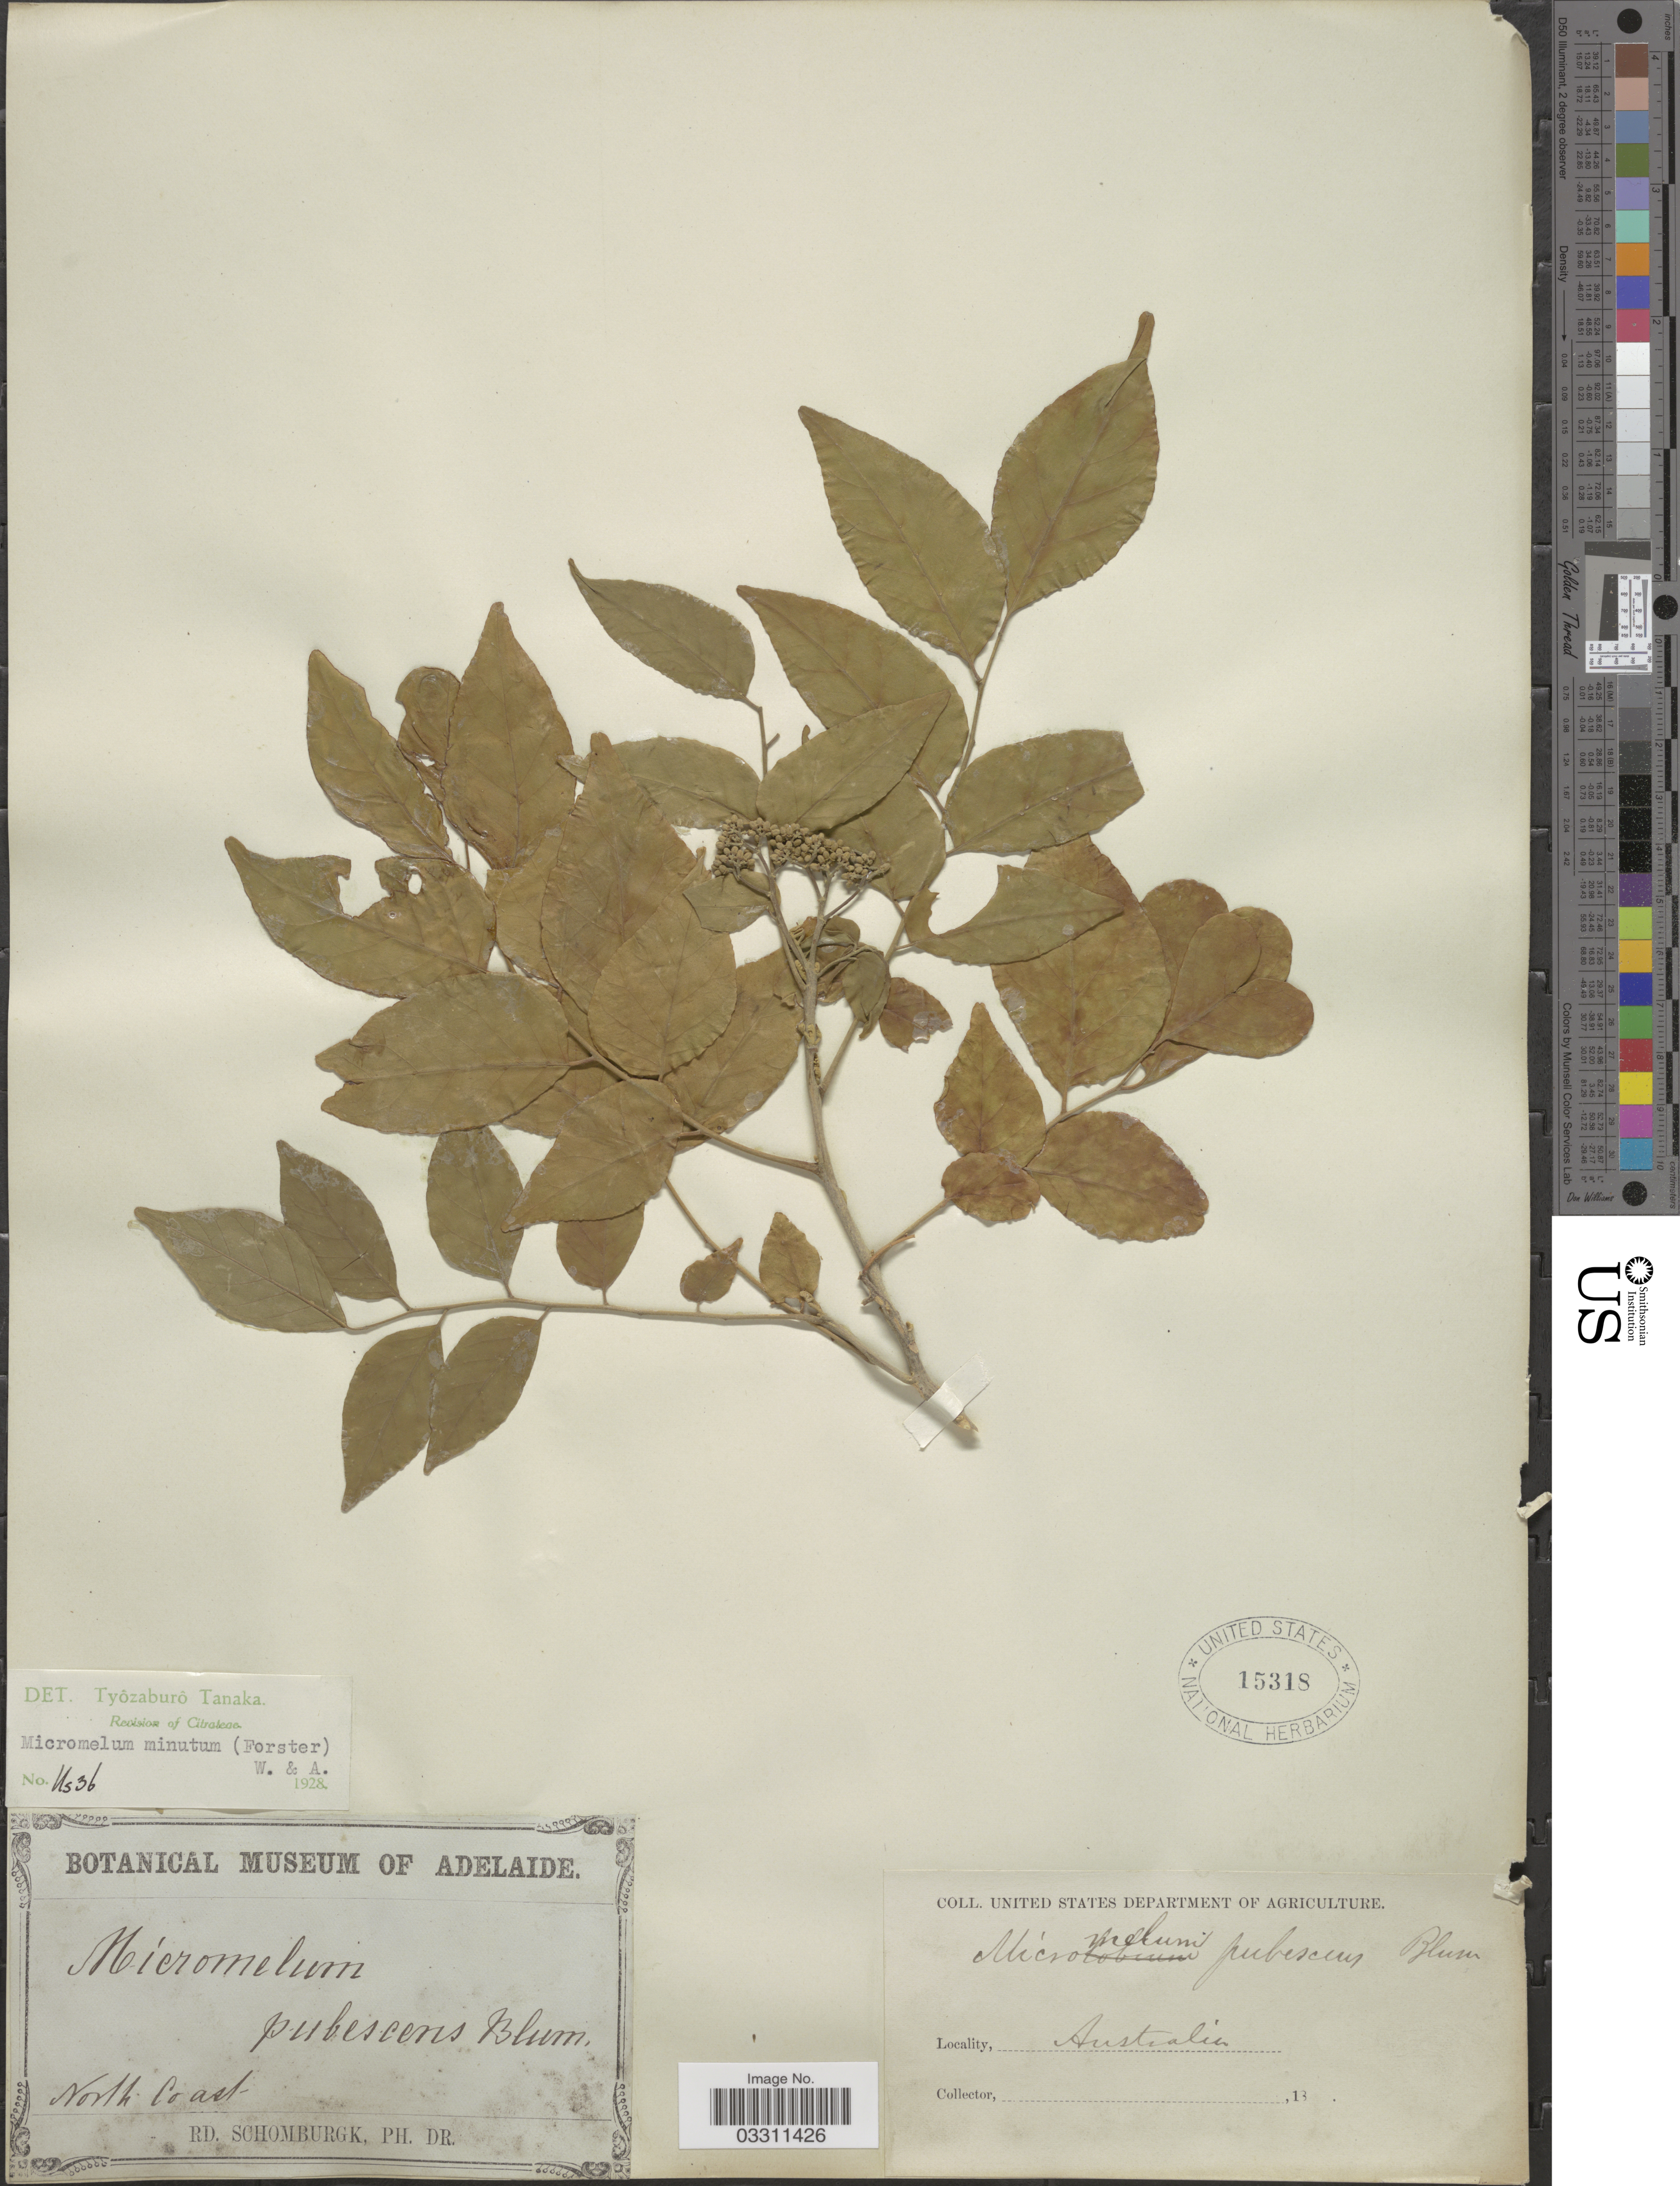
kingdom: Plantae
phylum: Tracheophyta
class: Magnoliopsida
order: Sapindales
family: Rutaceae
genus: Micromelum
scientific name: Micromelum minutum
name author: (G. Forst.) Wight & Arn.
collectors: M. R. Schomburgk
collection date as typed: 18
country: Australia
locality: North Coast.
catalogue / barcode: US 15318